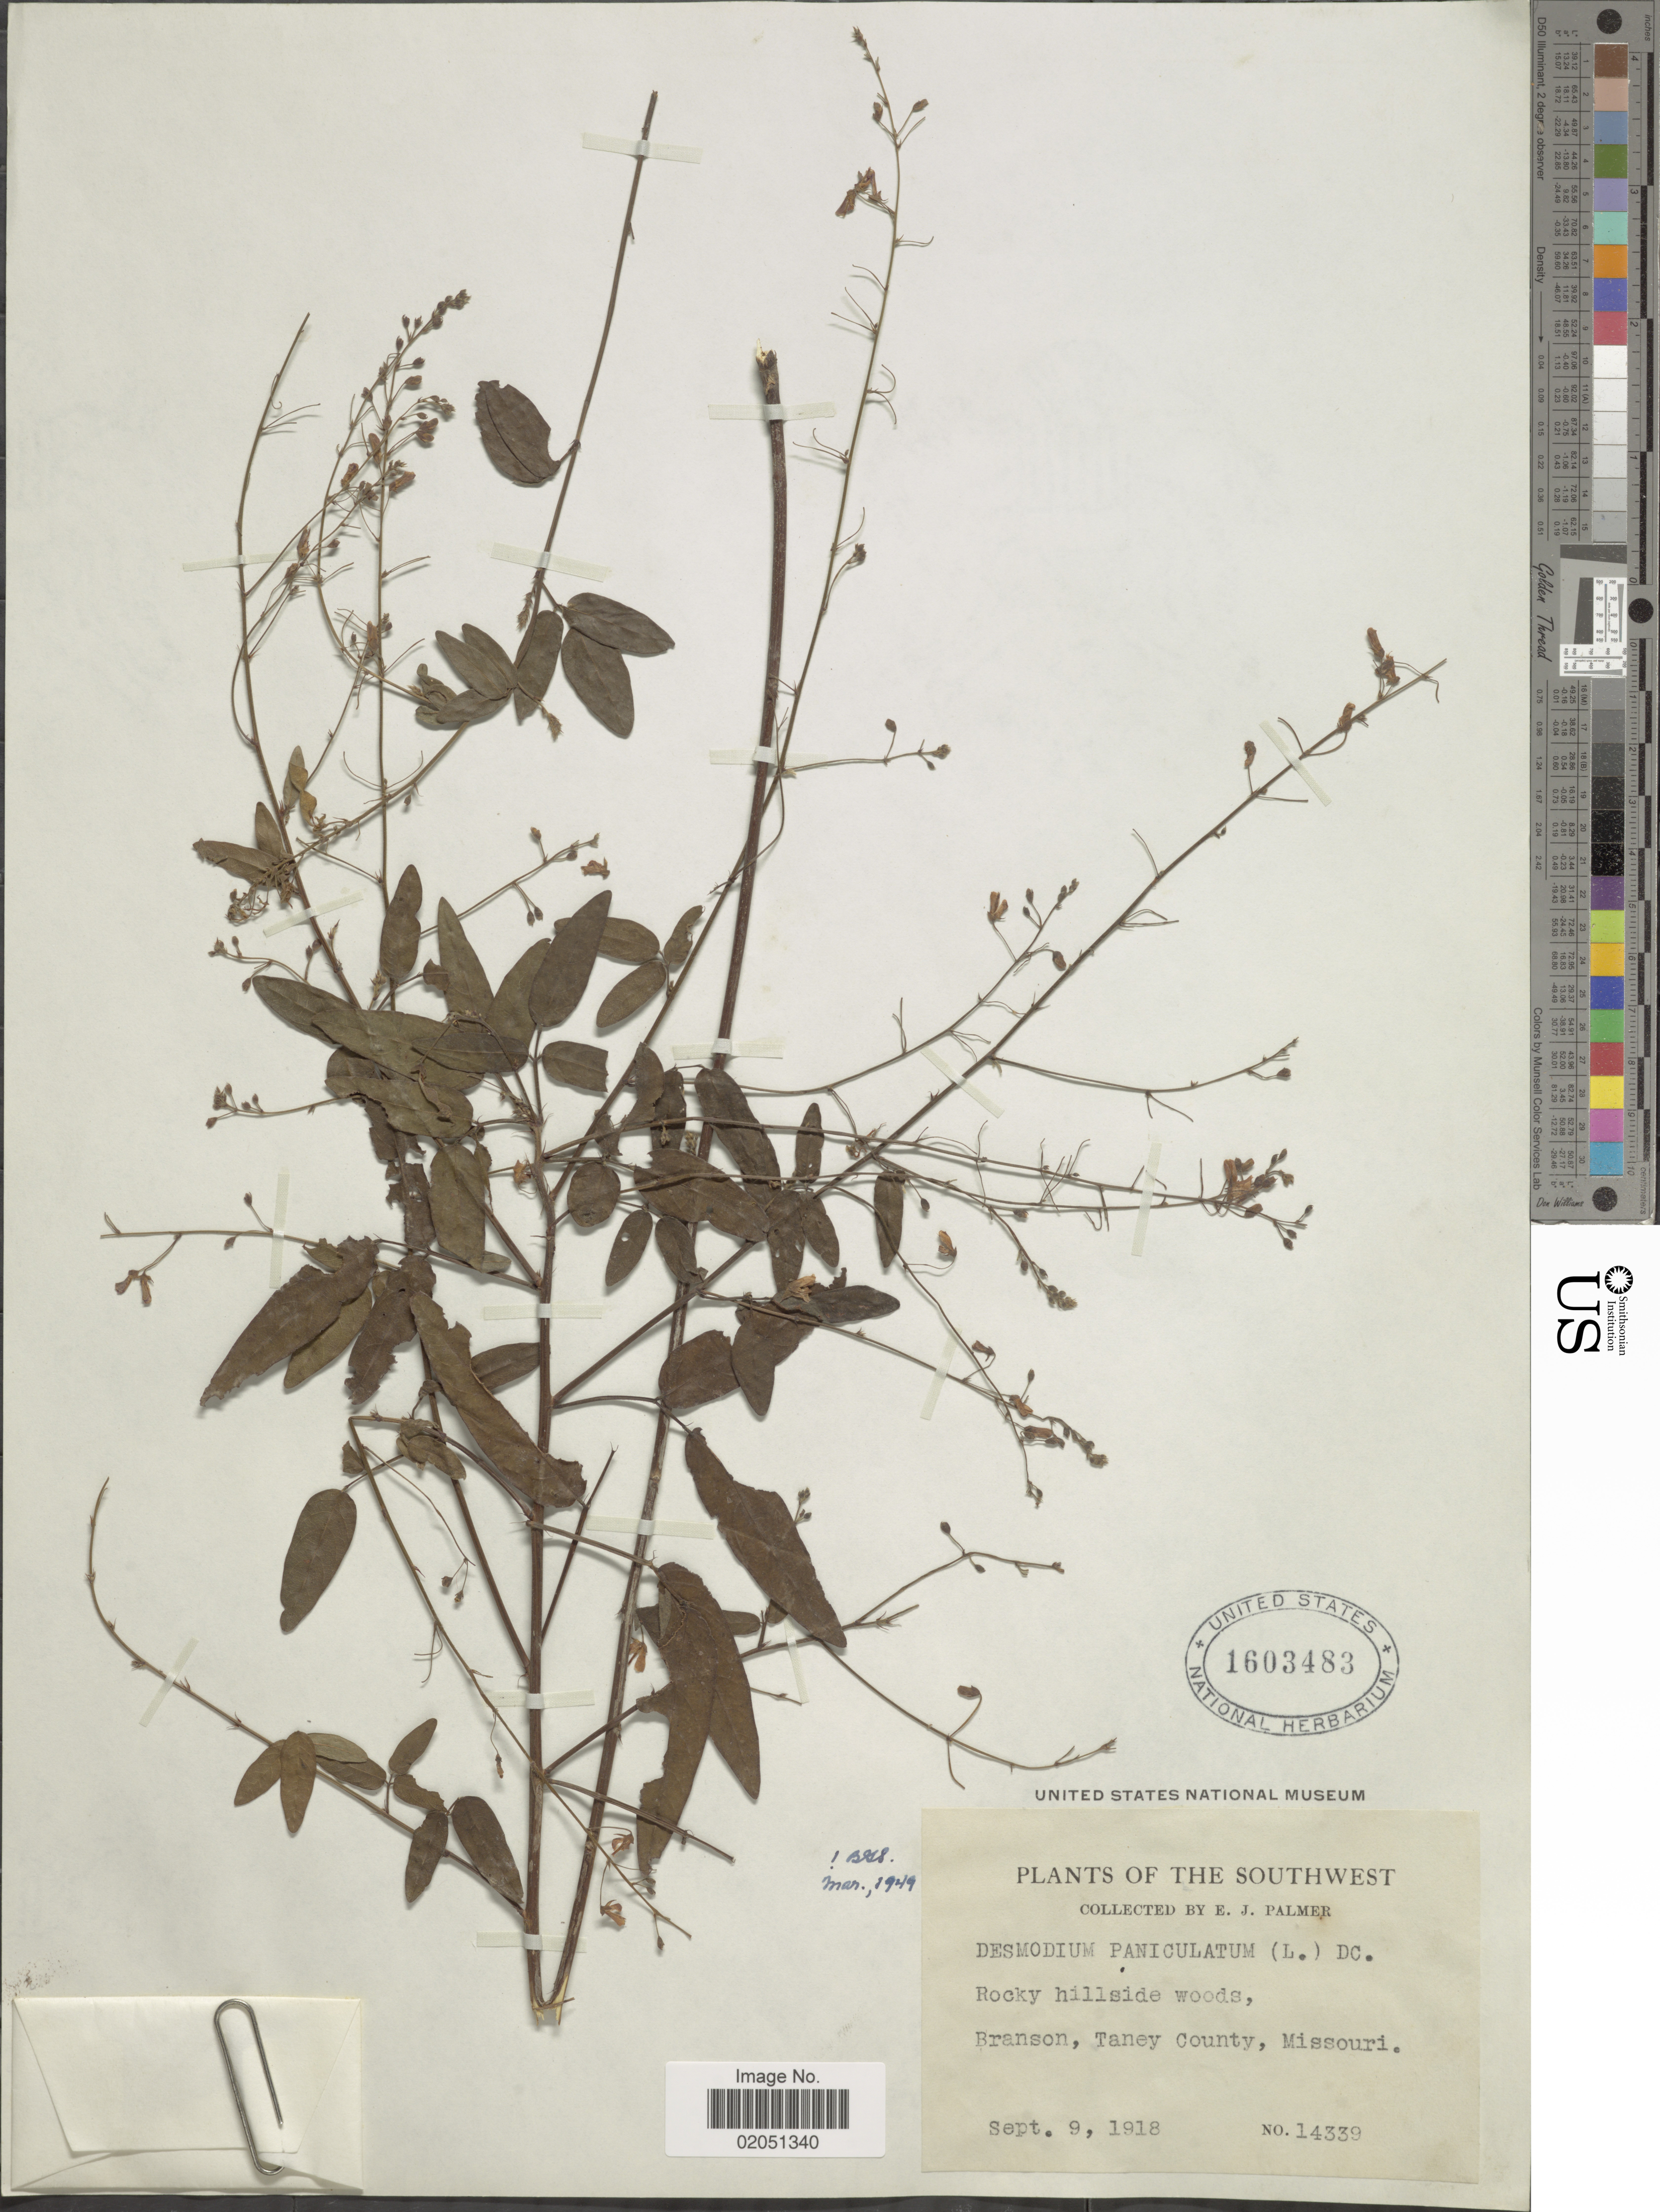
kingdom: Plantae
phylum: Tracheophyta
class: Magnoliopsida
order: Fabales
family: Fabaceae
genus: Desmodium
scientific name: Desmodium paniculatum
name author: (L.) DC.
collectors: E. J. Palmer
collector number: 14339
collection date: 1918-09-09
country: United States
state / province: Missouri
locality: Rocky hillside woods, Branson, Taney County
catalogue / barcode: US 1603483